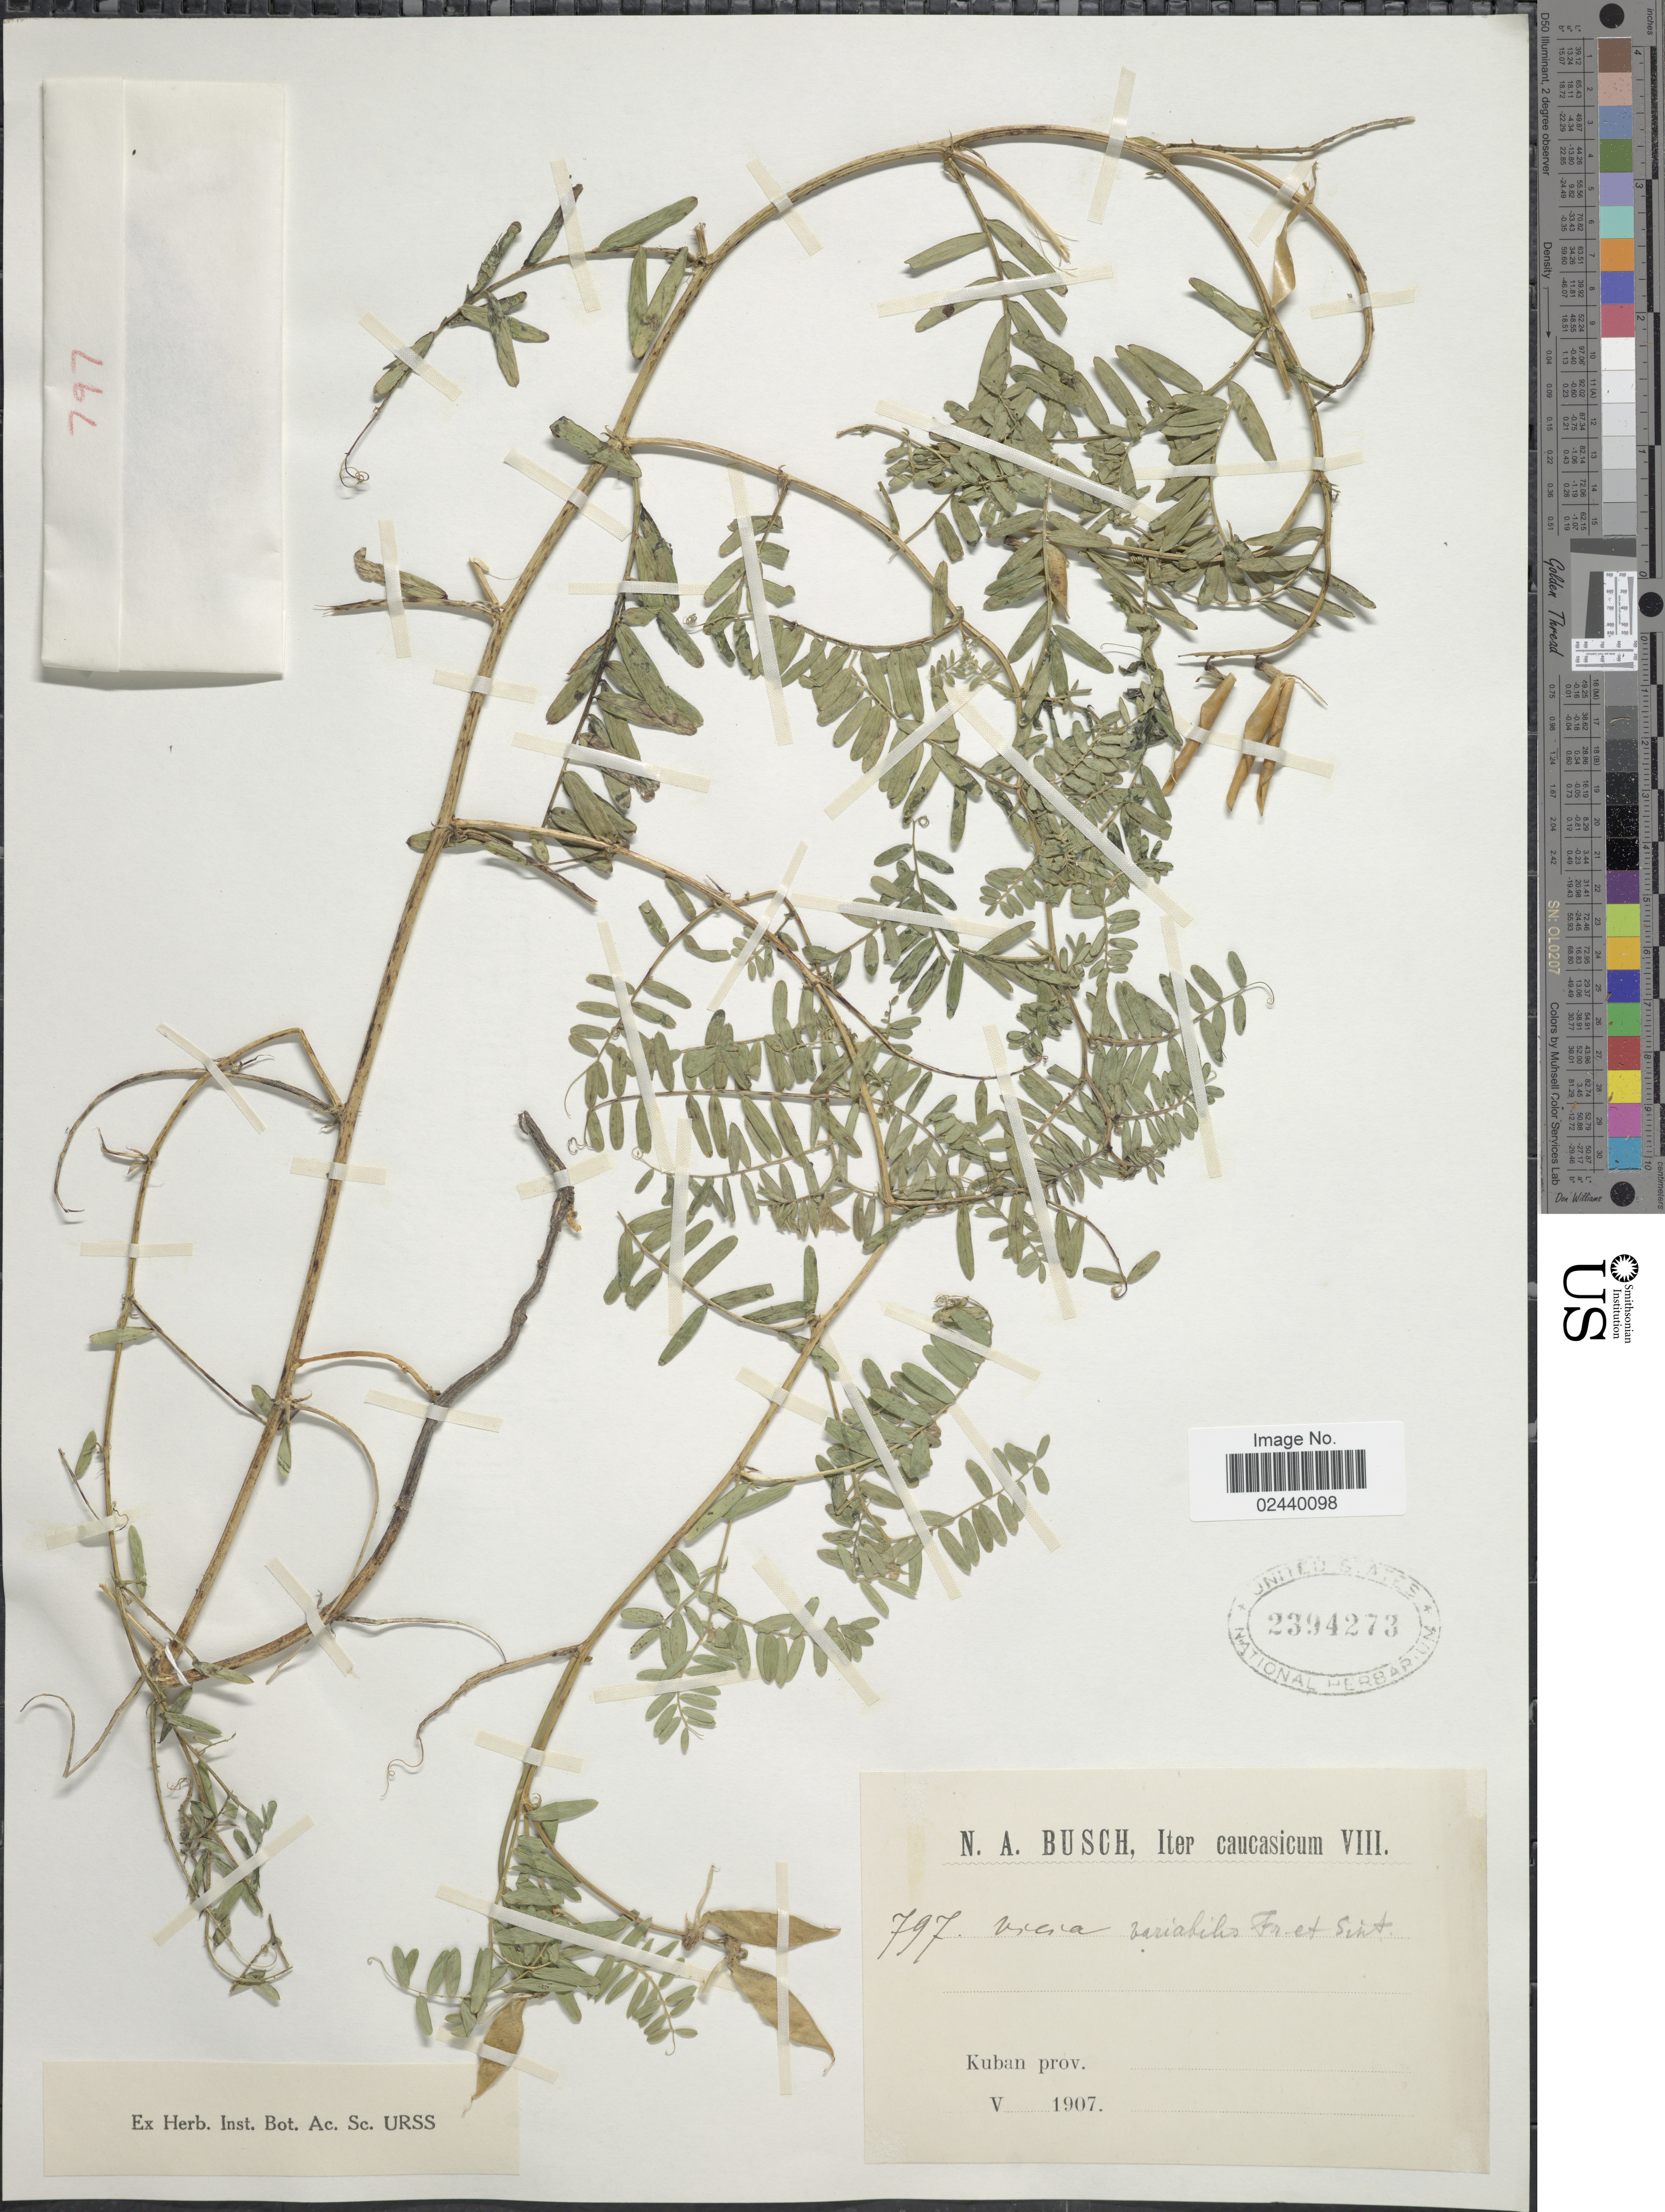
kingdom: Plantae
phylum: Tracheophyta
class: Magnoliopsida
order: Fabales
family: Fabaceae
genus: Vicia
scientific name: Vicia variabilis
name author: Freyn & Sint.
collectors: N. A. Busch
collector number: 797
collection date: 1907-05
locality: Iter Caucasicum, Kuban prov, [Foreign script]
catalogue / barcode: US 2394273